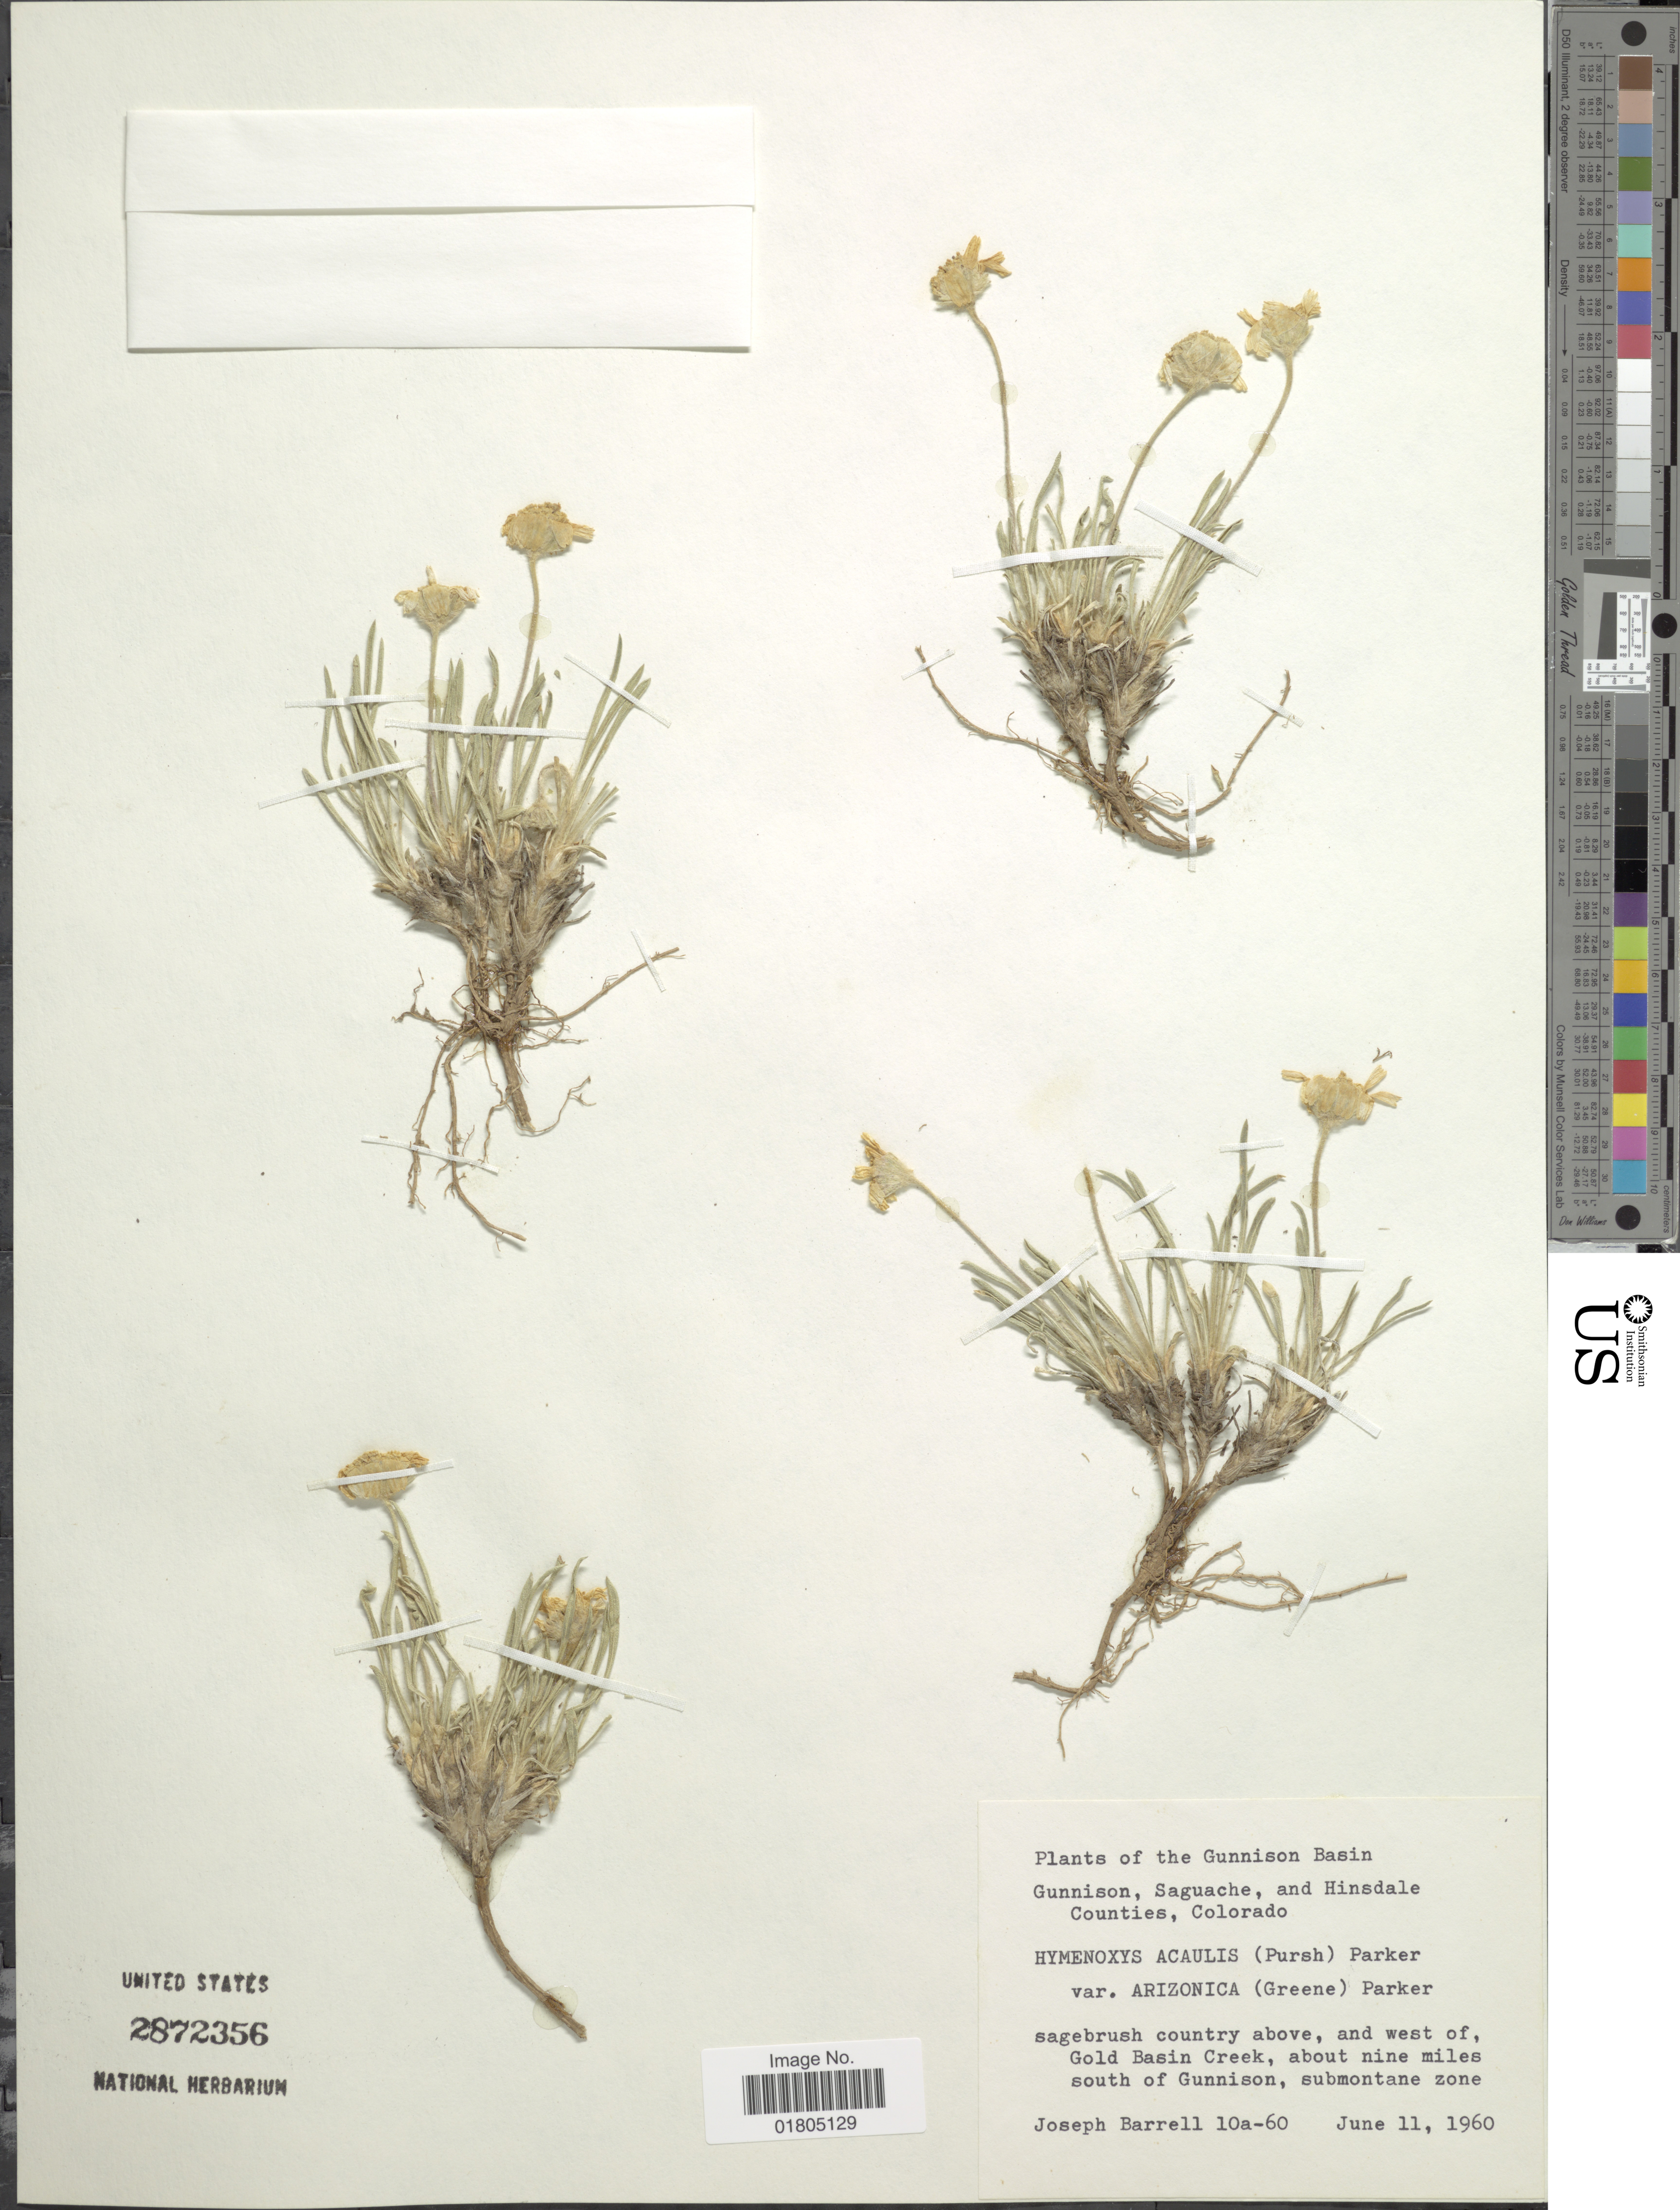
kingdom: Plantae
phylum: Tracheophyta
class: Magnoliopsida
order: Asterales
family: Asteraceae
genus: Actinea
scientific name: Actinea acaulis var. arizonica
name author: (Greene) S.F. Blake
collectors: J. Barrell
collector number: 10a-60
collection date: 1960-06-11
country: United States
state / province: Colorado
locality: The Gunnison Basin, Gunnison, Saguache, and Hinsdale Counties, Colorado, Sagebrush county abovem and west of, Gold Basin Creek, about nine miles south of Gunnison, submontane zone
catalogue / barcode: US 2872356